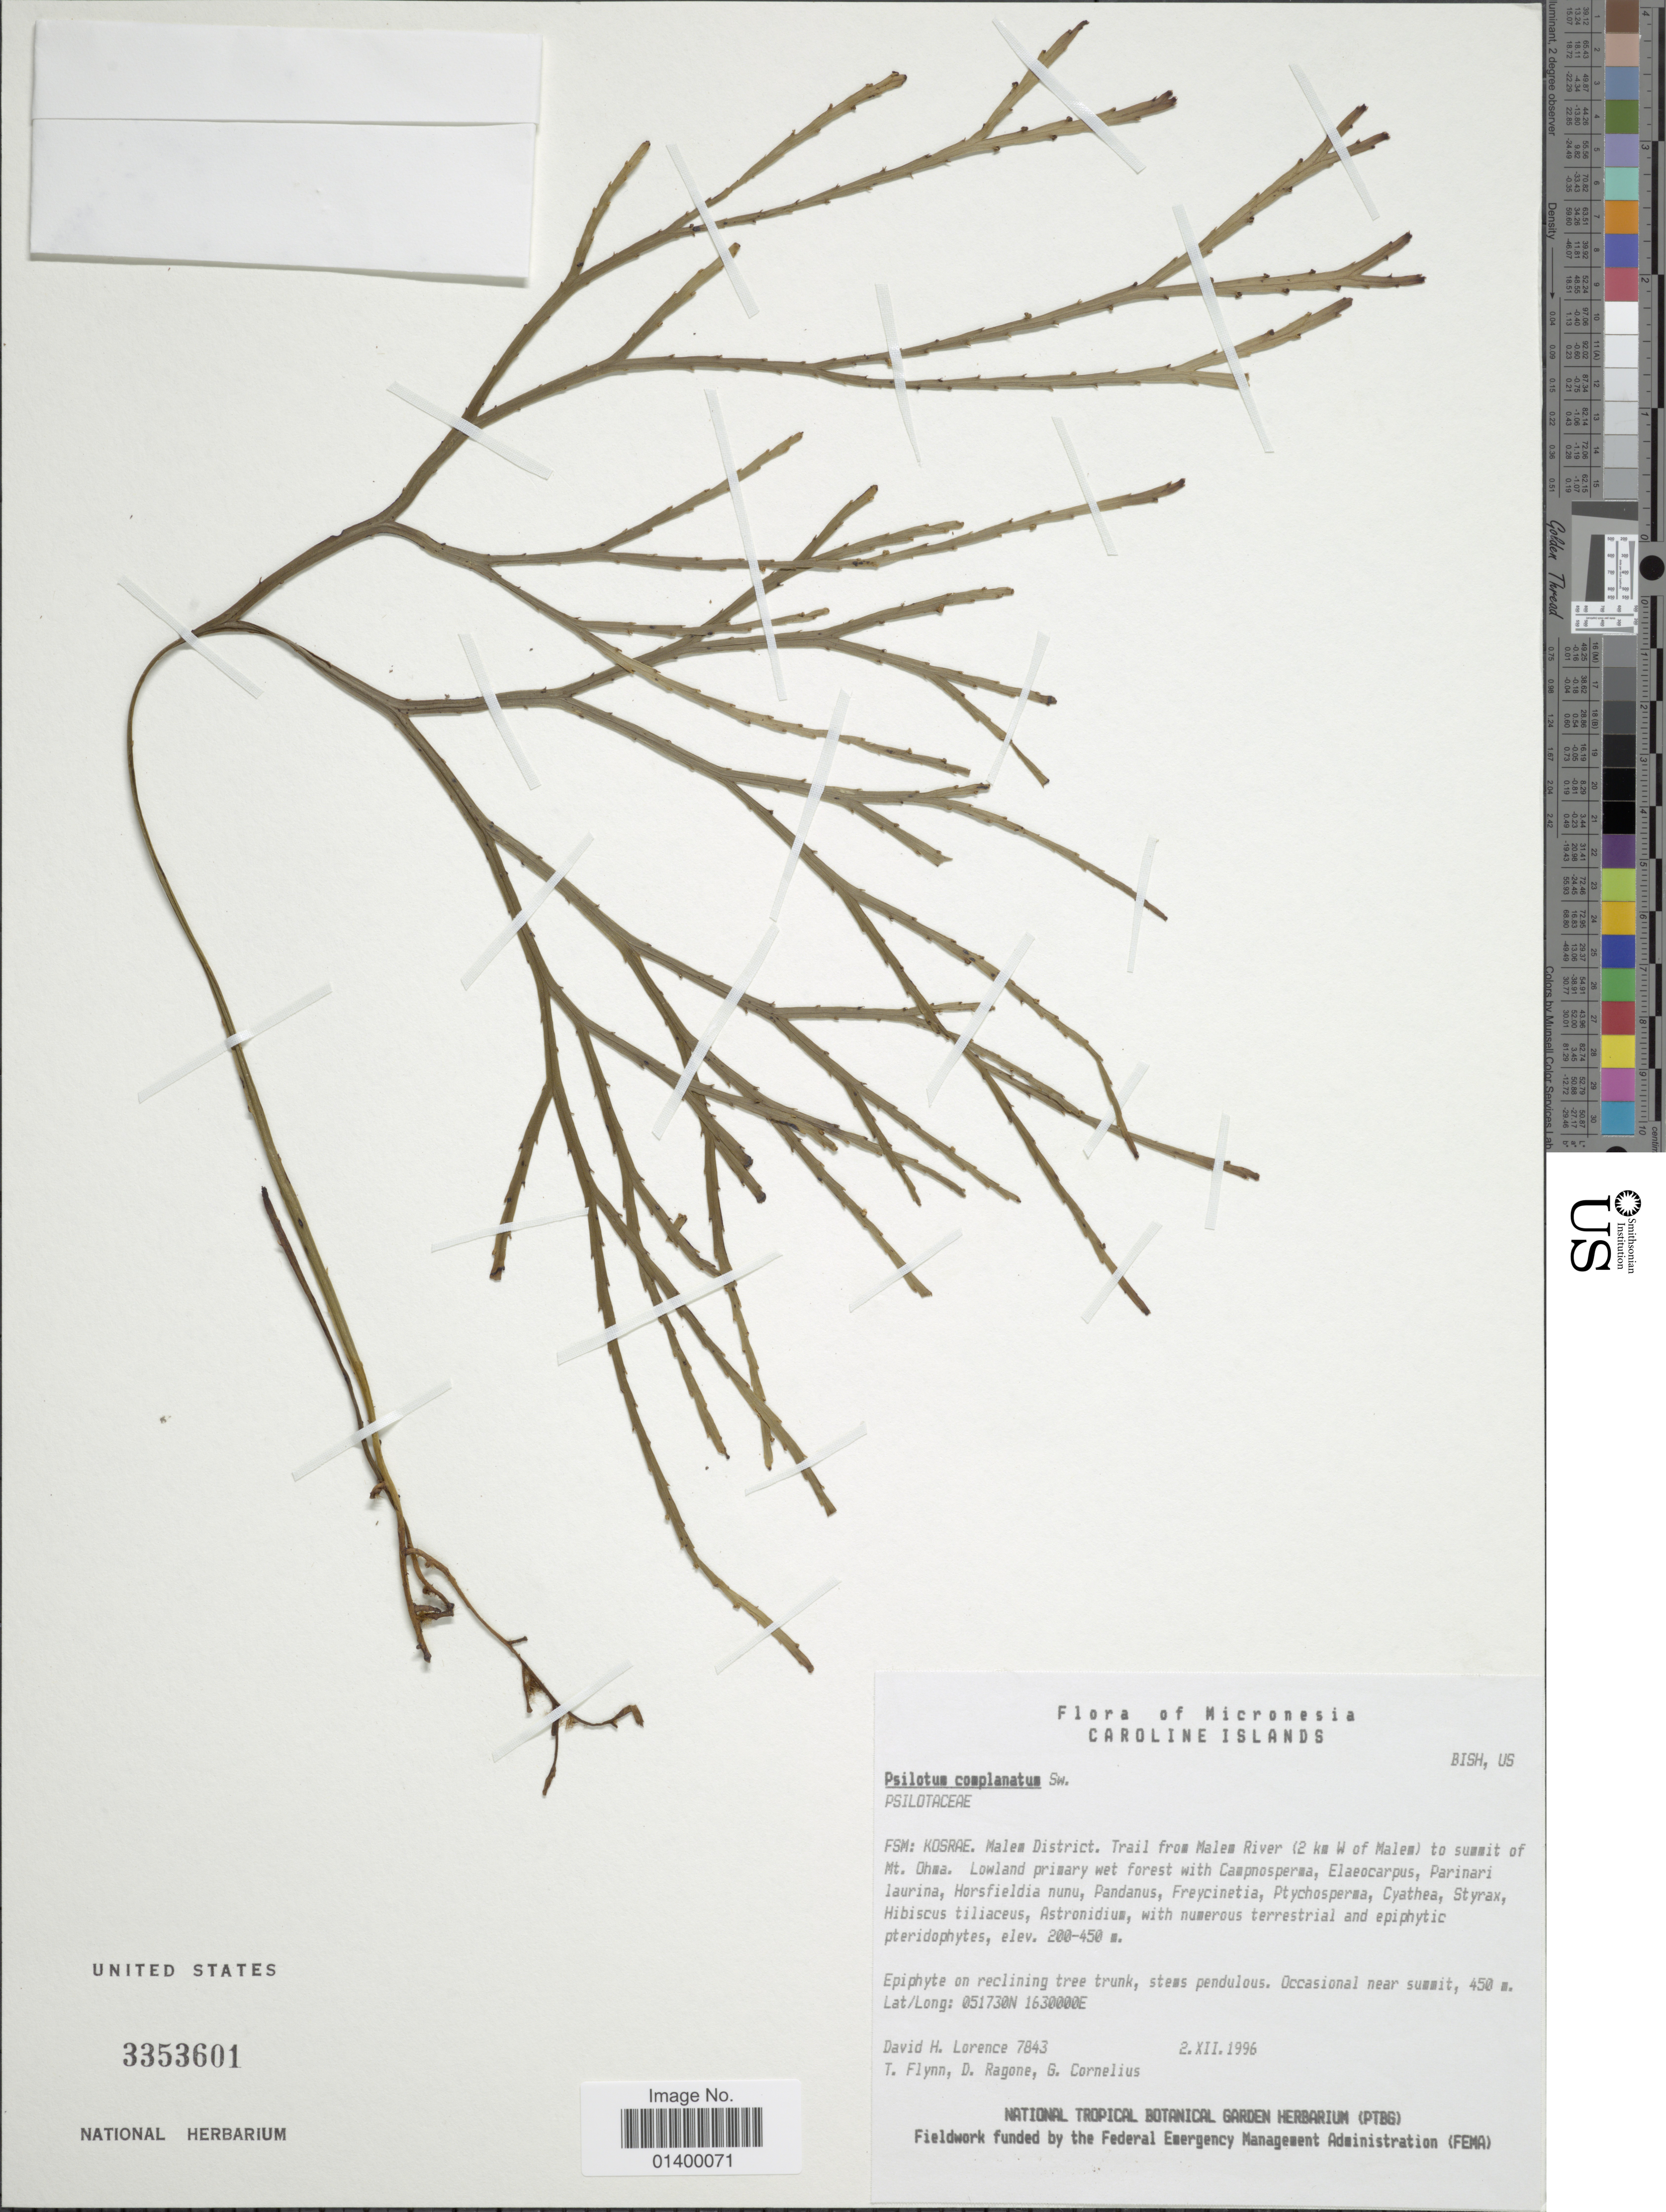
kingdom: Plantae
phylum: Tracheophyta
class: Polypodiopsida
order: Psilotales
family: Psilotaceae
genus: Psilotum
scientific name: Psilotum complanatum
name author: Sw.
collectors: D. Lorence, T. Flynn, D. Ragone & G. Cornelius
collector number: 7843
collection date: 1996-12-02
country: Micronesia, Federated States of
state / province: Kosrae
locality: Caroline Islands, FSM, Malem District, trail from Malem River (2 km W of Malem) to summit of Mt. Ohwa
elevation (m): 200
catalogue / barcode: US 3353601